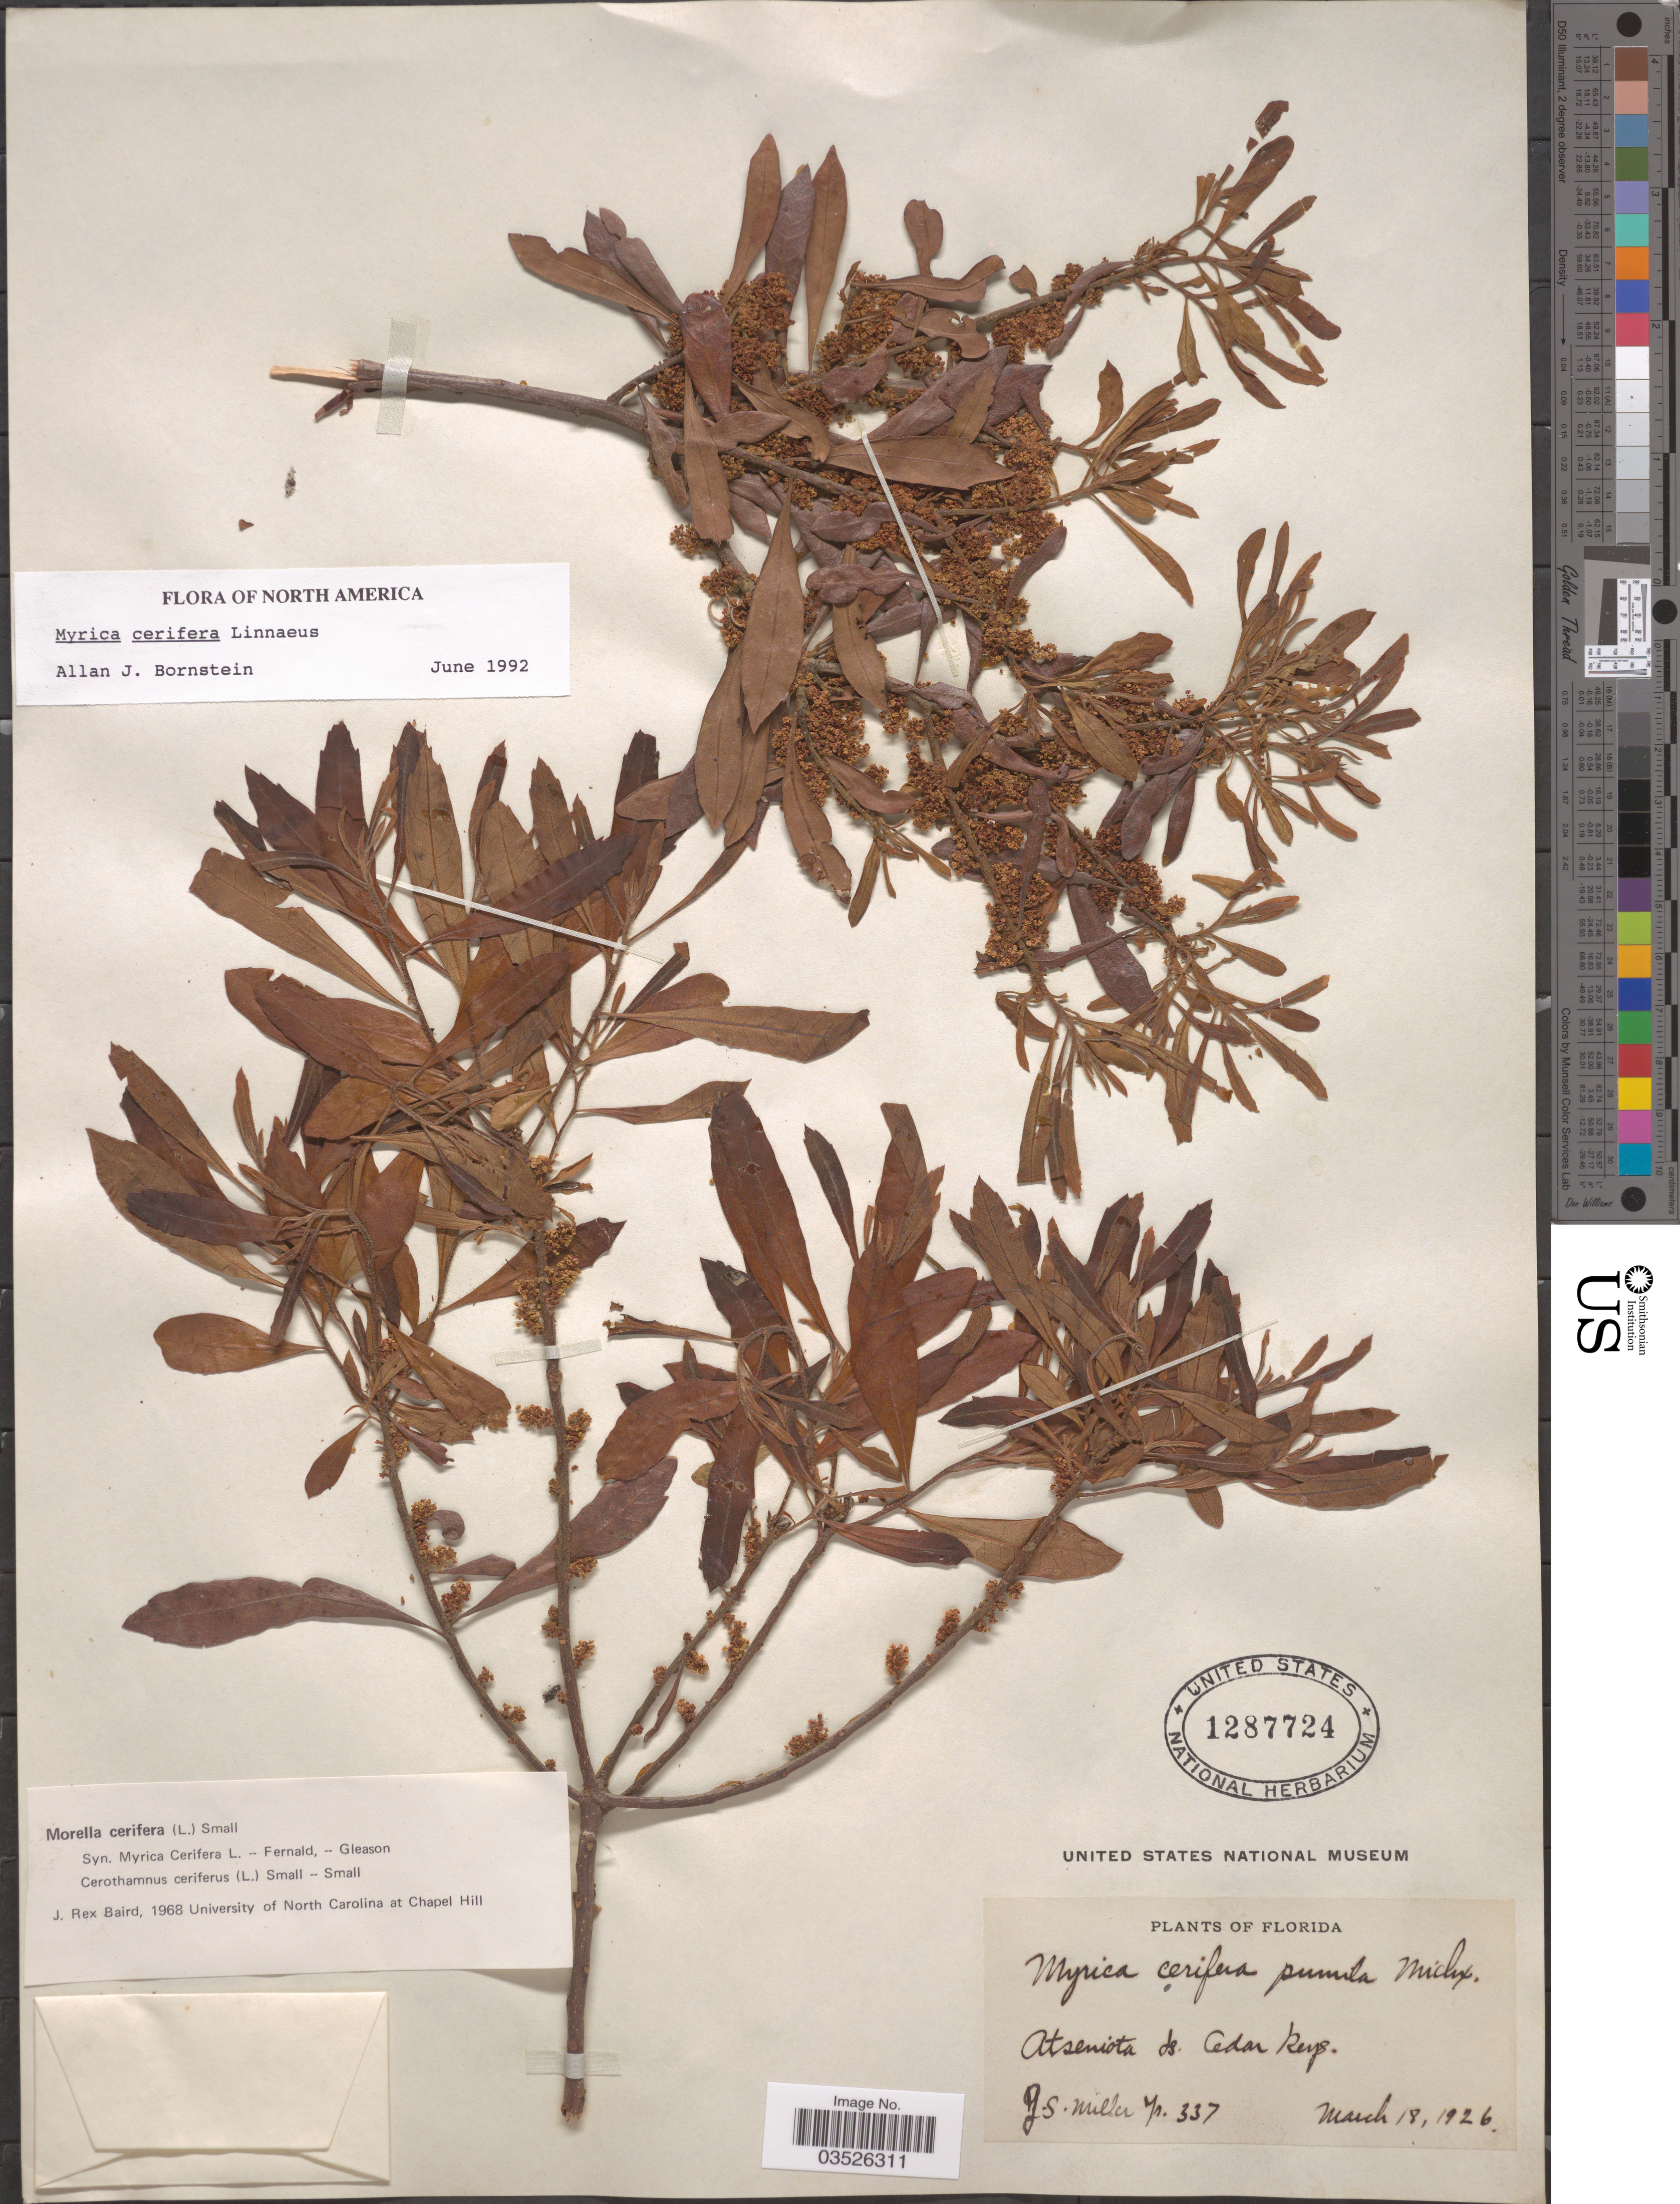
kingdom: Plantae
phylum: Tracheophyta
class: Magnoliopsida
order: Fagales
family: Myricaceae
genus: Morella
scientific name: Morella cerifera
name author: (L.) Small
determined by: Baird, James Rex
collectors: G. S. Miller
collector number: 337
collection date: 1926-03-18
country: United States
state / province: Florida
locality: Atseniota Is. Cedar keys.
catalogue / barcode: US 1287724